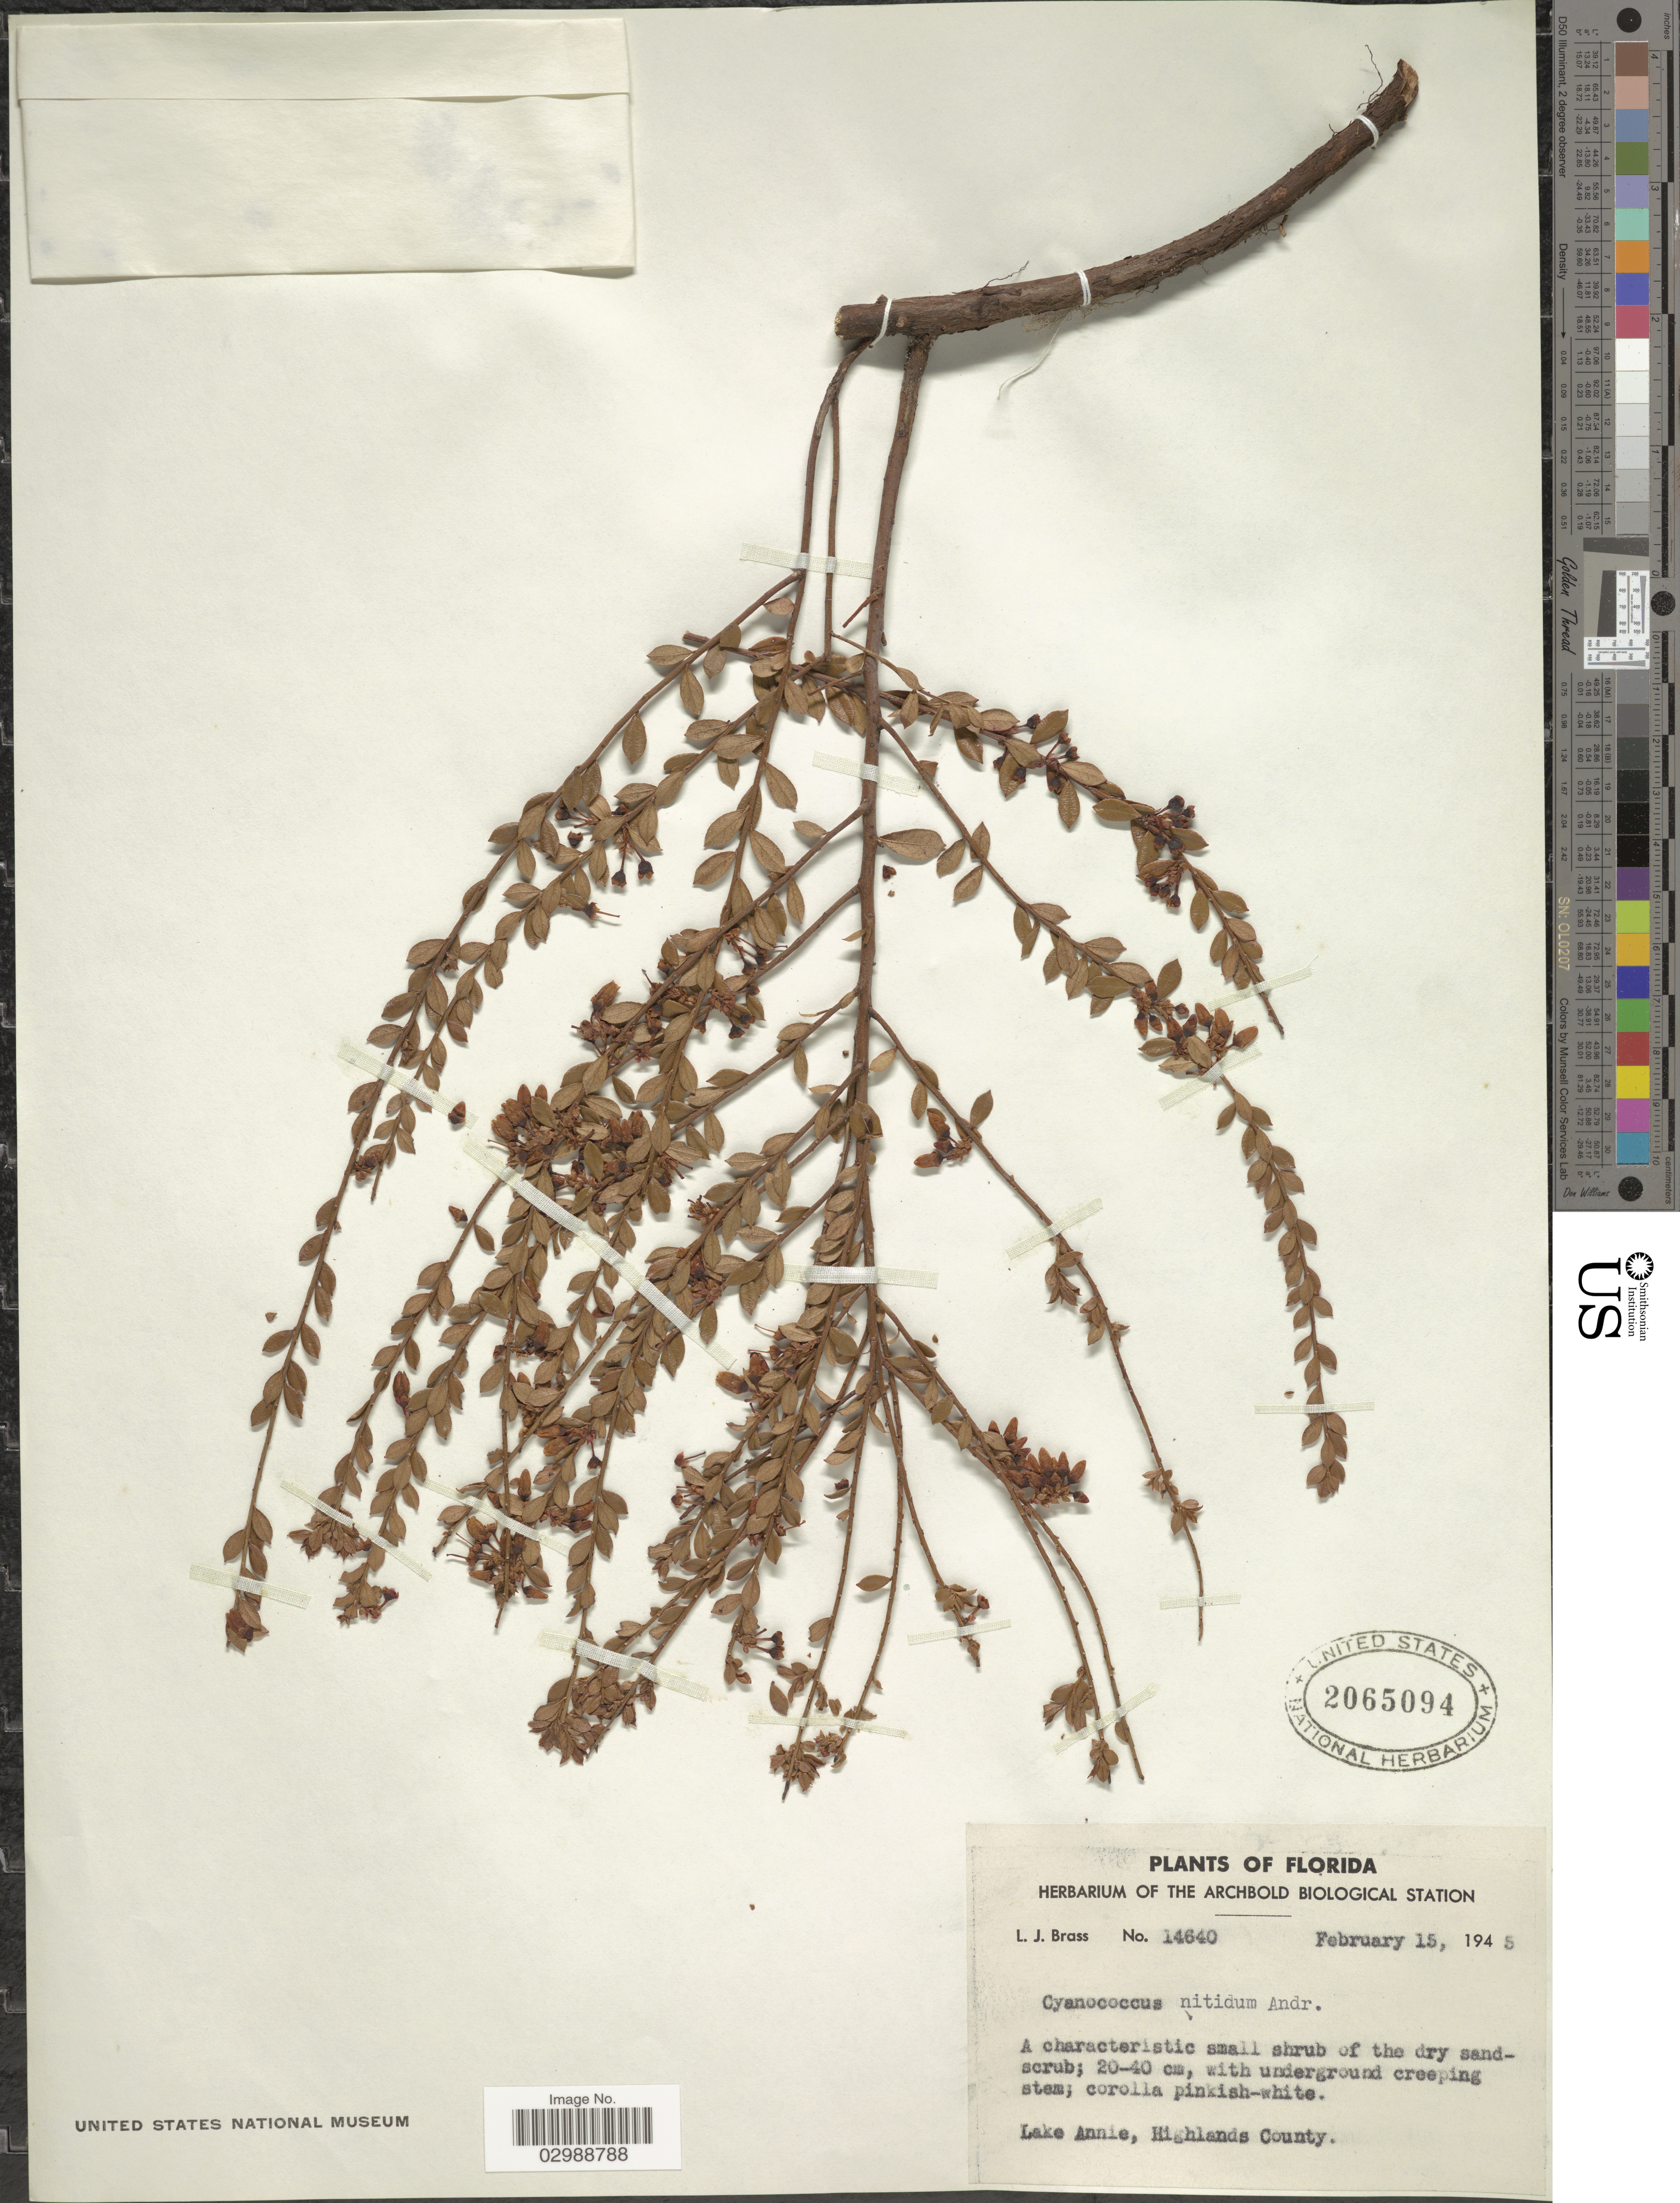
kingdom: Plantae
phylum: Tracheophyta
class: Magnoliopsida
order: Ericales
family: Ericaceae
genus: Vaccinium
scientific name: Vaccinium nitidum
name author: Andrews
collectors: L. J. Brass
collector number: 14640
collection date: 1945-02-15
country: United States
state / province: Florida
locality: Lake Annie, Highlands County.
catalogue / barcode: US 2065094